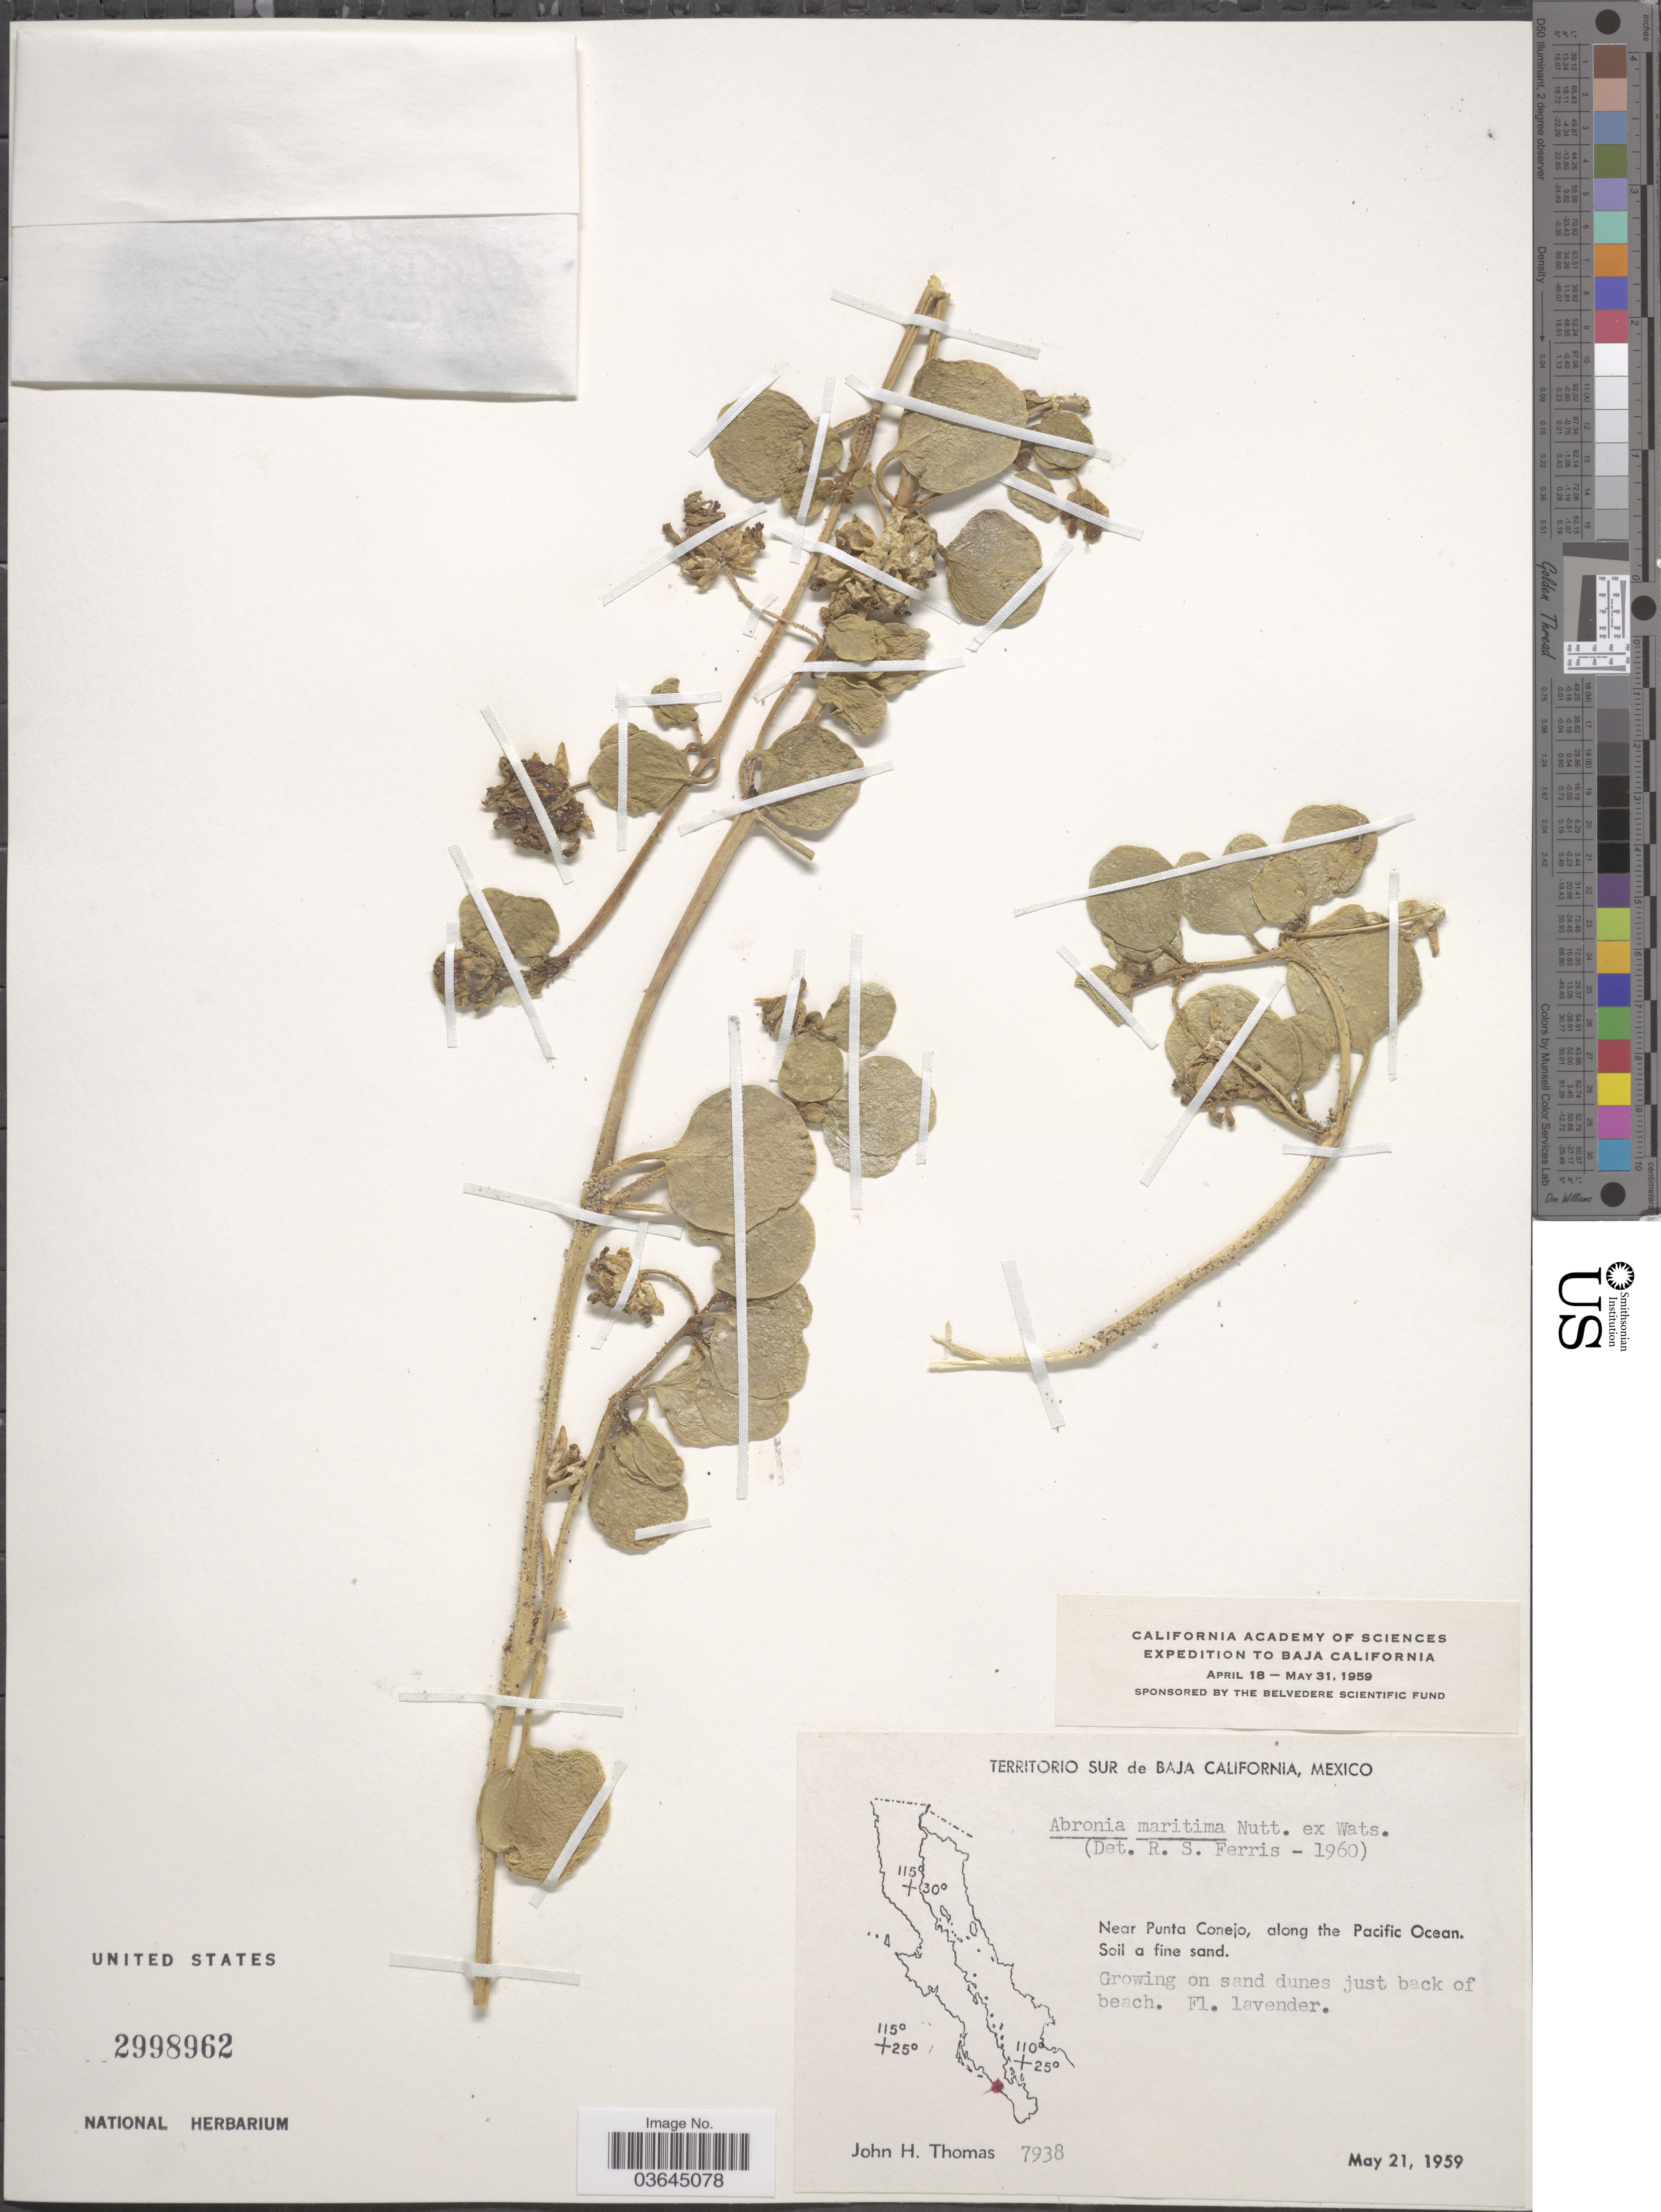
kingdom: Plantae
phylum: Tracheophyta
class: Magnoliopsida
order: Caryophyllales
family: Nyctaginaceae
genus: Abronia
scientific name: Abronia maritima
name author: Nutt. ex S. Watson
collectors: J. H. Thomas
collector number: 7938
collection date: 1959-05-21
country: Mexico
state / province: Baja California Sur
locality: Near Punta Conejo, along the Pacific Ocean.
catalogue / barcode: US 2998962